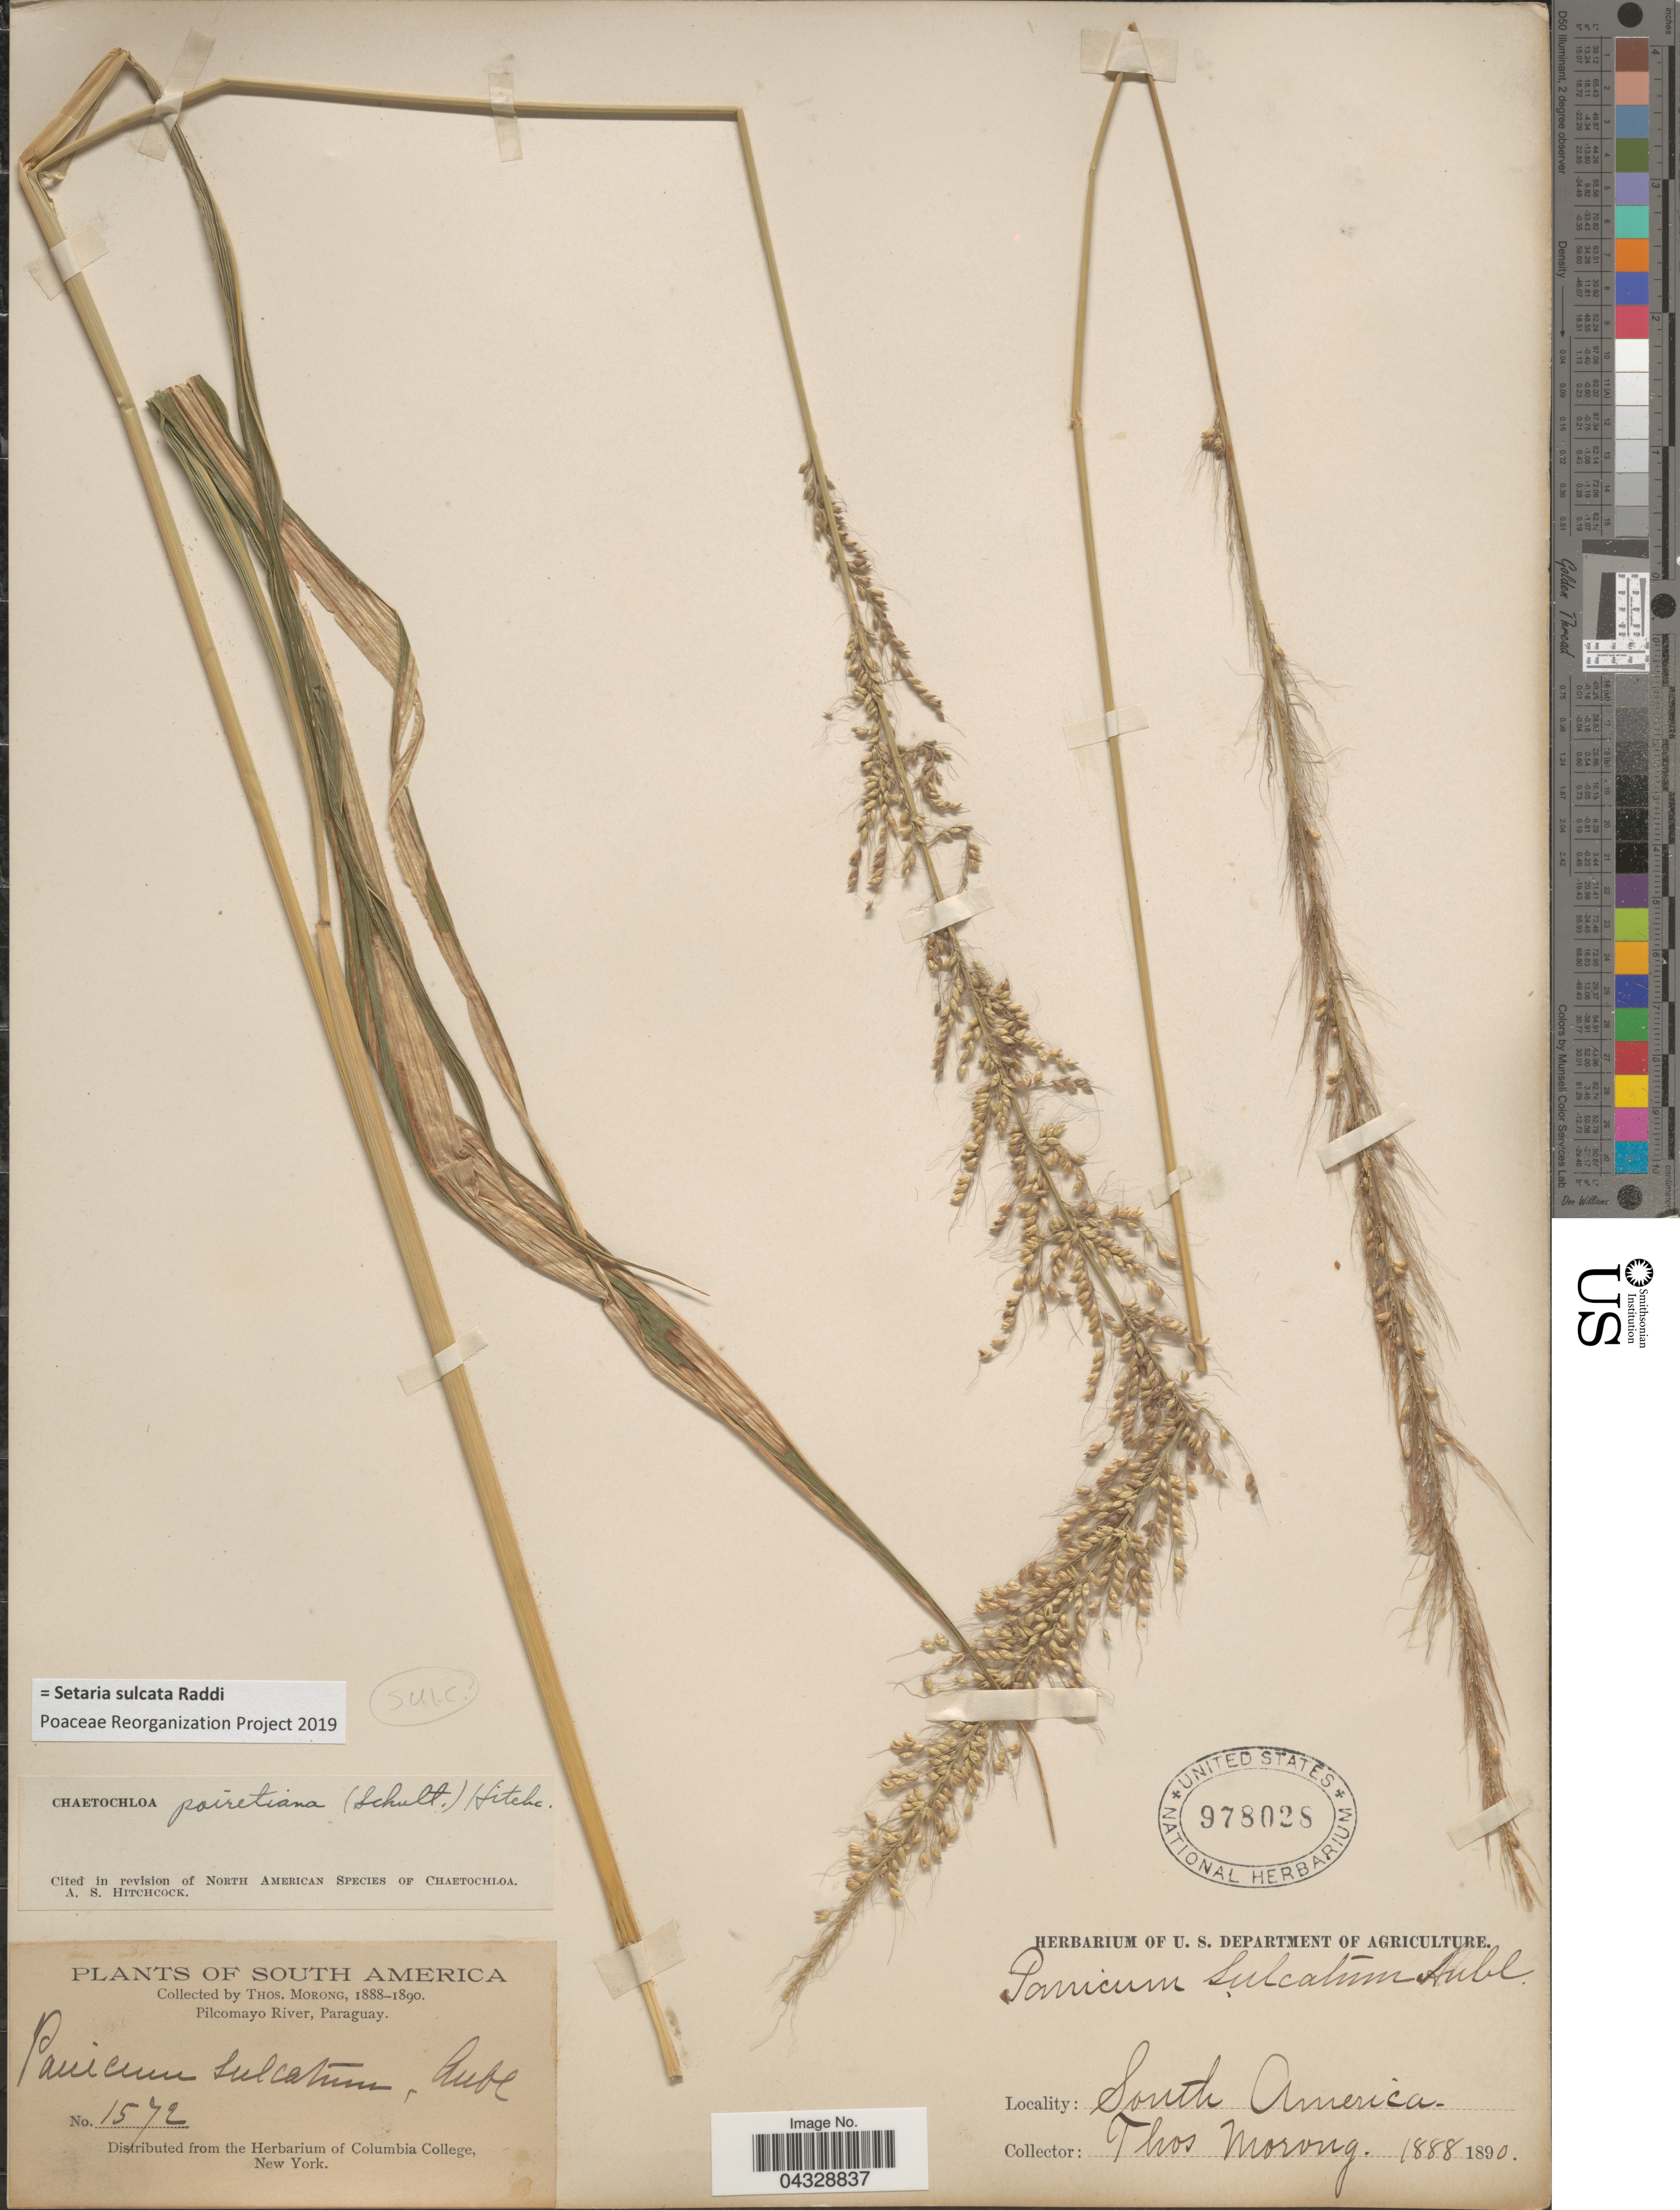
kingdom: Plantae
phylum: Tracheophyta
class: Liliopsida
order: Poales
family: Poaceae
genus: Setaria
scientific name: Setaria sulcata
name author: Raddi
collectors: ex herb. T. Morong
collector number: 1572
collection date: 1888/1890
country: Paraguay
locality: Pilcomayo River.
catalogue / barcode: US 978028